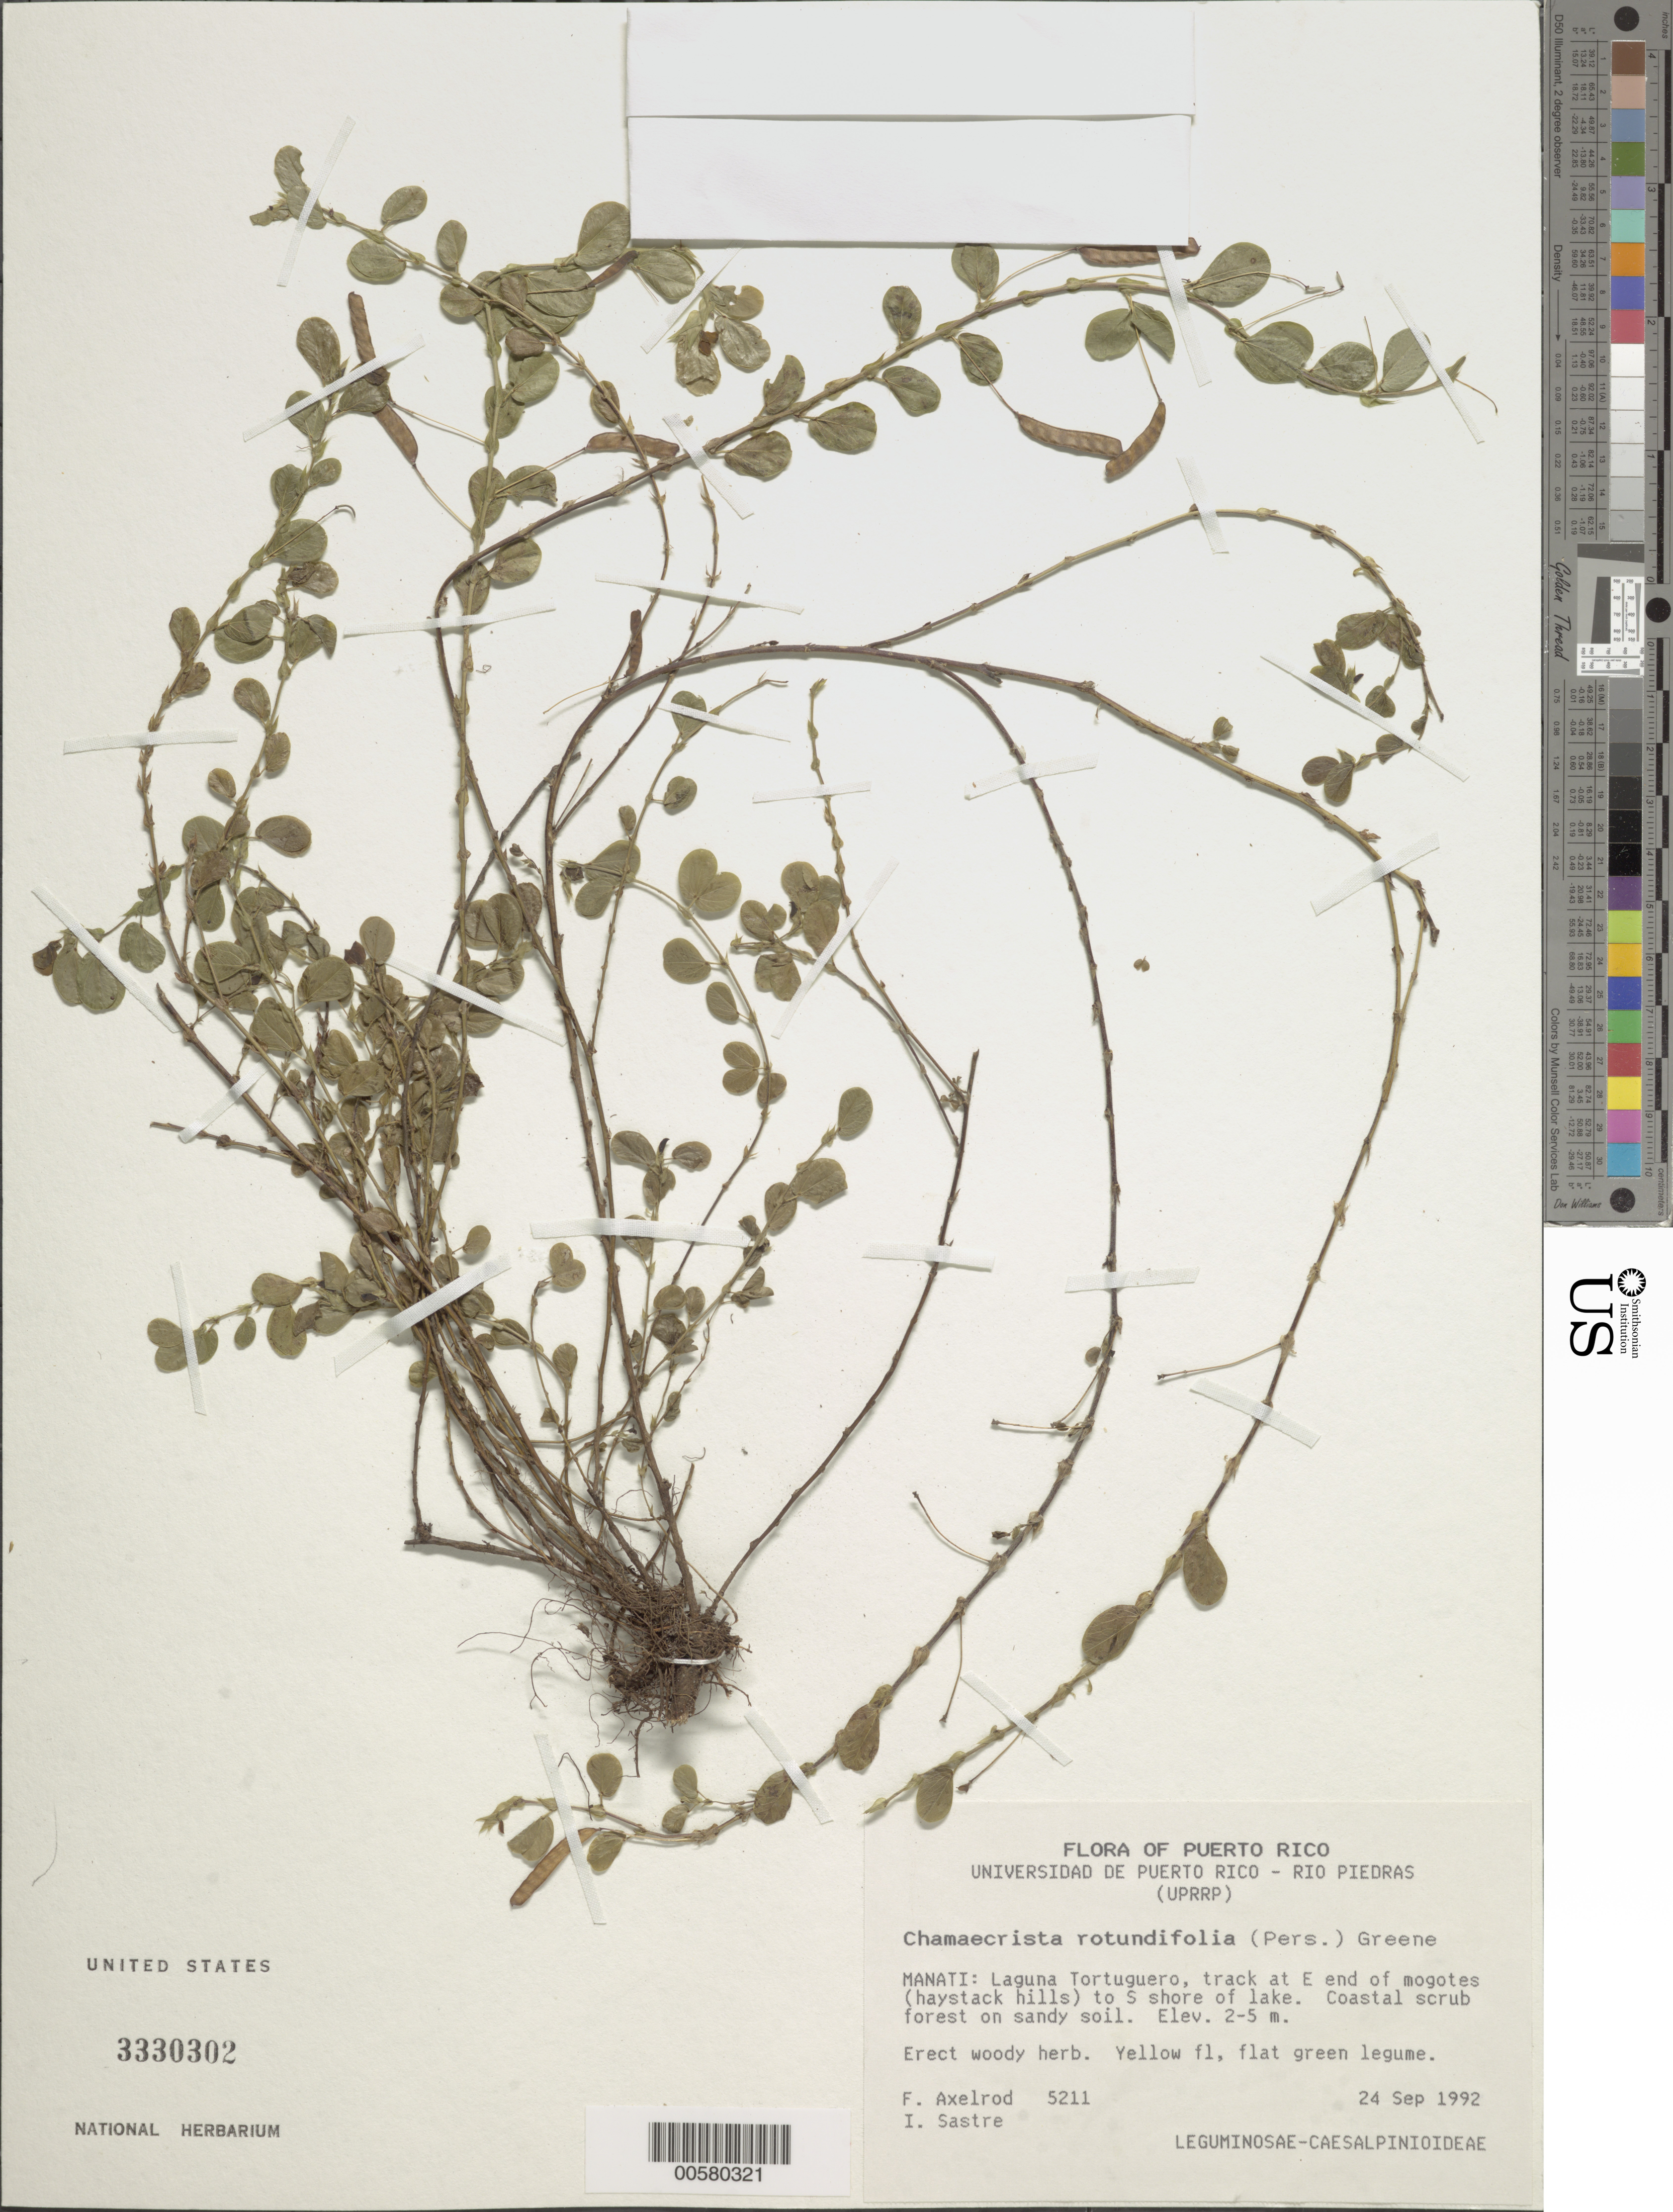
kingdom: Plantae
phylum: Tracheophyta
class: Magnoliopsida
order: Fabales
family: Fabaceae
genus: Chamaecrista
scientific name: Chamaecrista rotundifolia var. rotundifolia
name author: (Pers.) Greene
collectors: F. S. Axelrod & I. Sastre-de Jesús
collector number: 5211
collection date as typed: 24 Sep 1992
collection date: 1992-09-24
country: Puerto Rico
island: Greater Antilles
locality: Manati, laguna tortuguero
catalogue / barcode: US 3330302